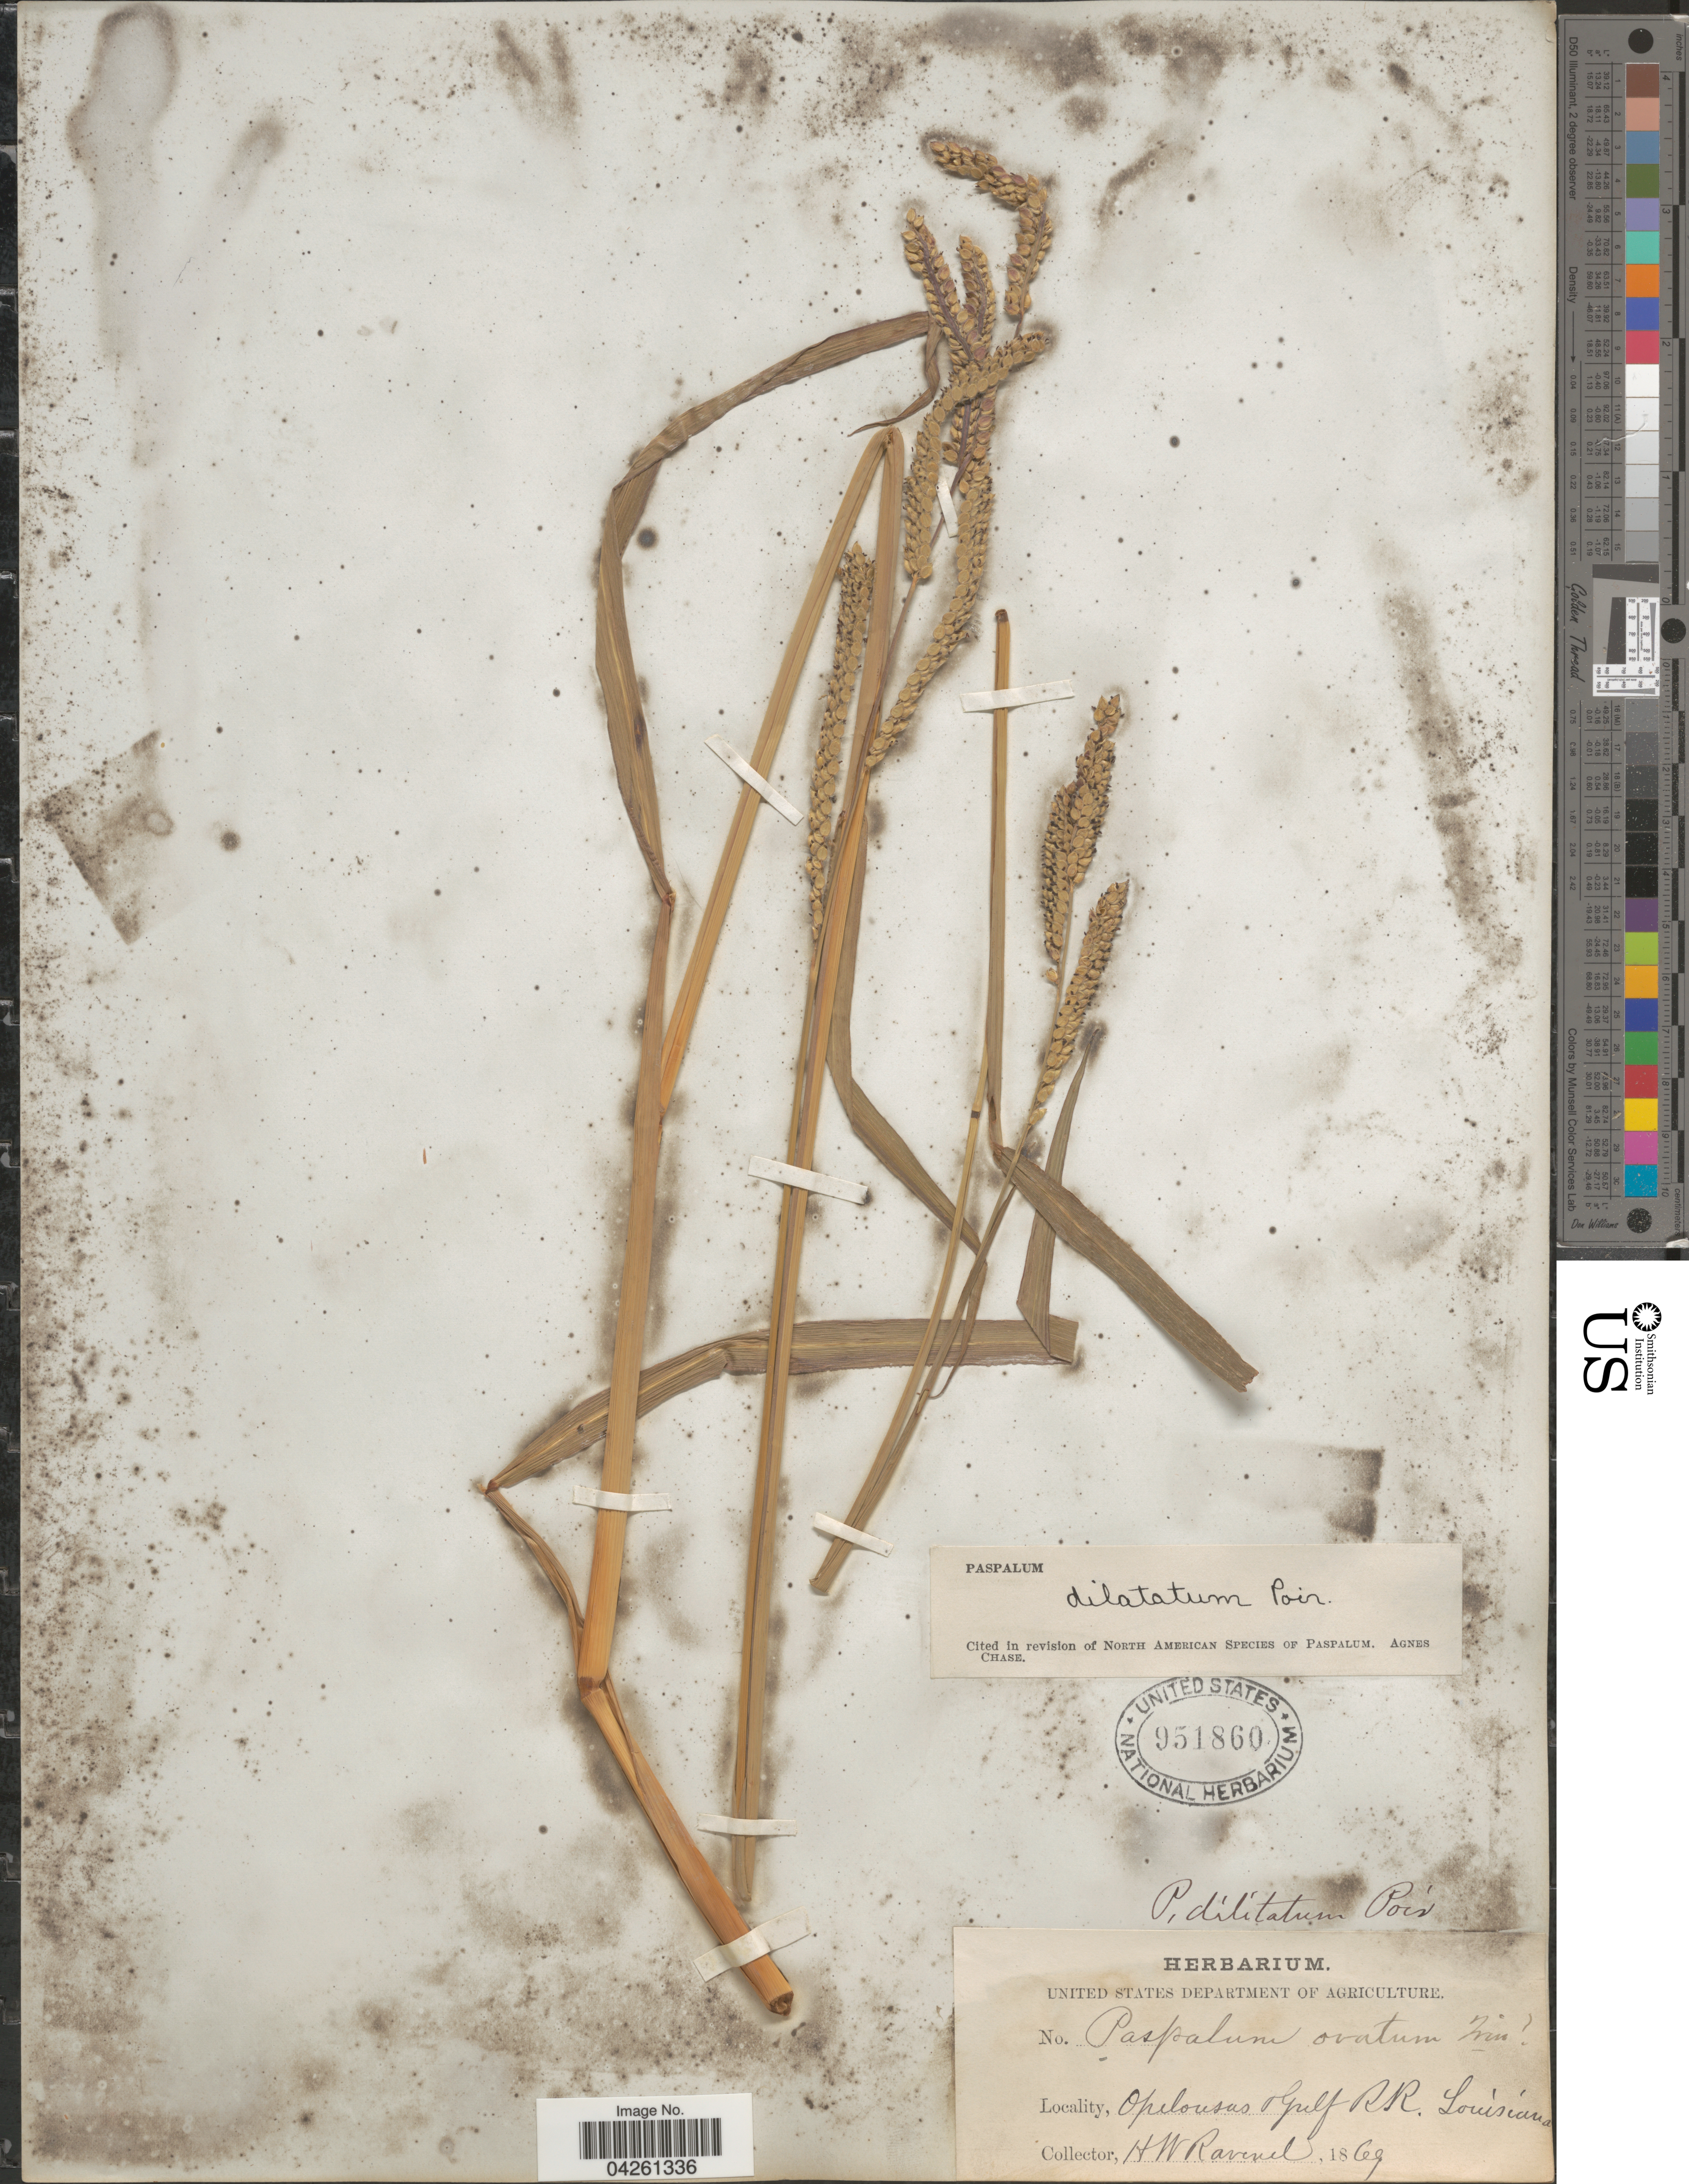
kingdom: Plantae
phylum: Tracheophyta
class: Liliopsida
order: Poales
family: Poaceae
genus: Paspalum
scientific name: Paspalum dilatatum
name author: Poir.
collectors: H. Ravenel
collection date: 1869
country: United States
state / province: Louisiana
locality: Opelousas Gulf RR. Louisiana.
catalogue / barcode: US 951860